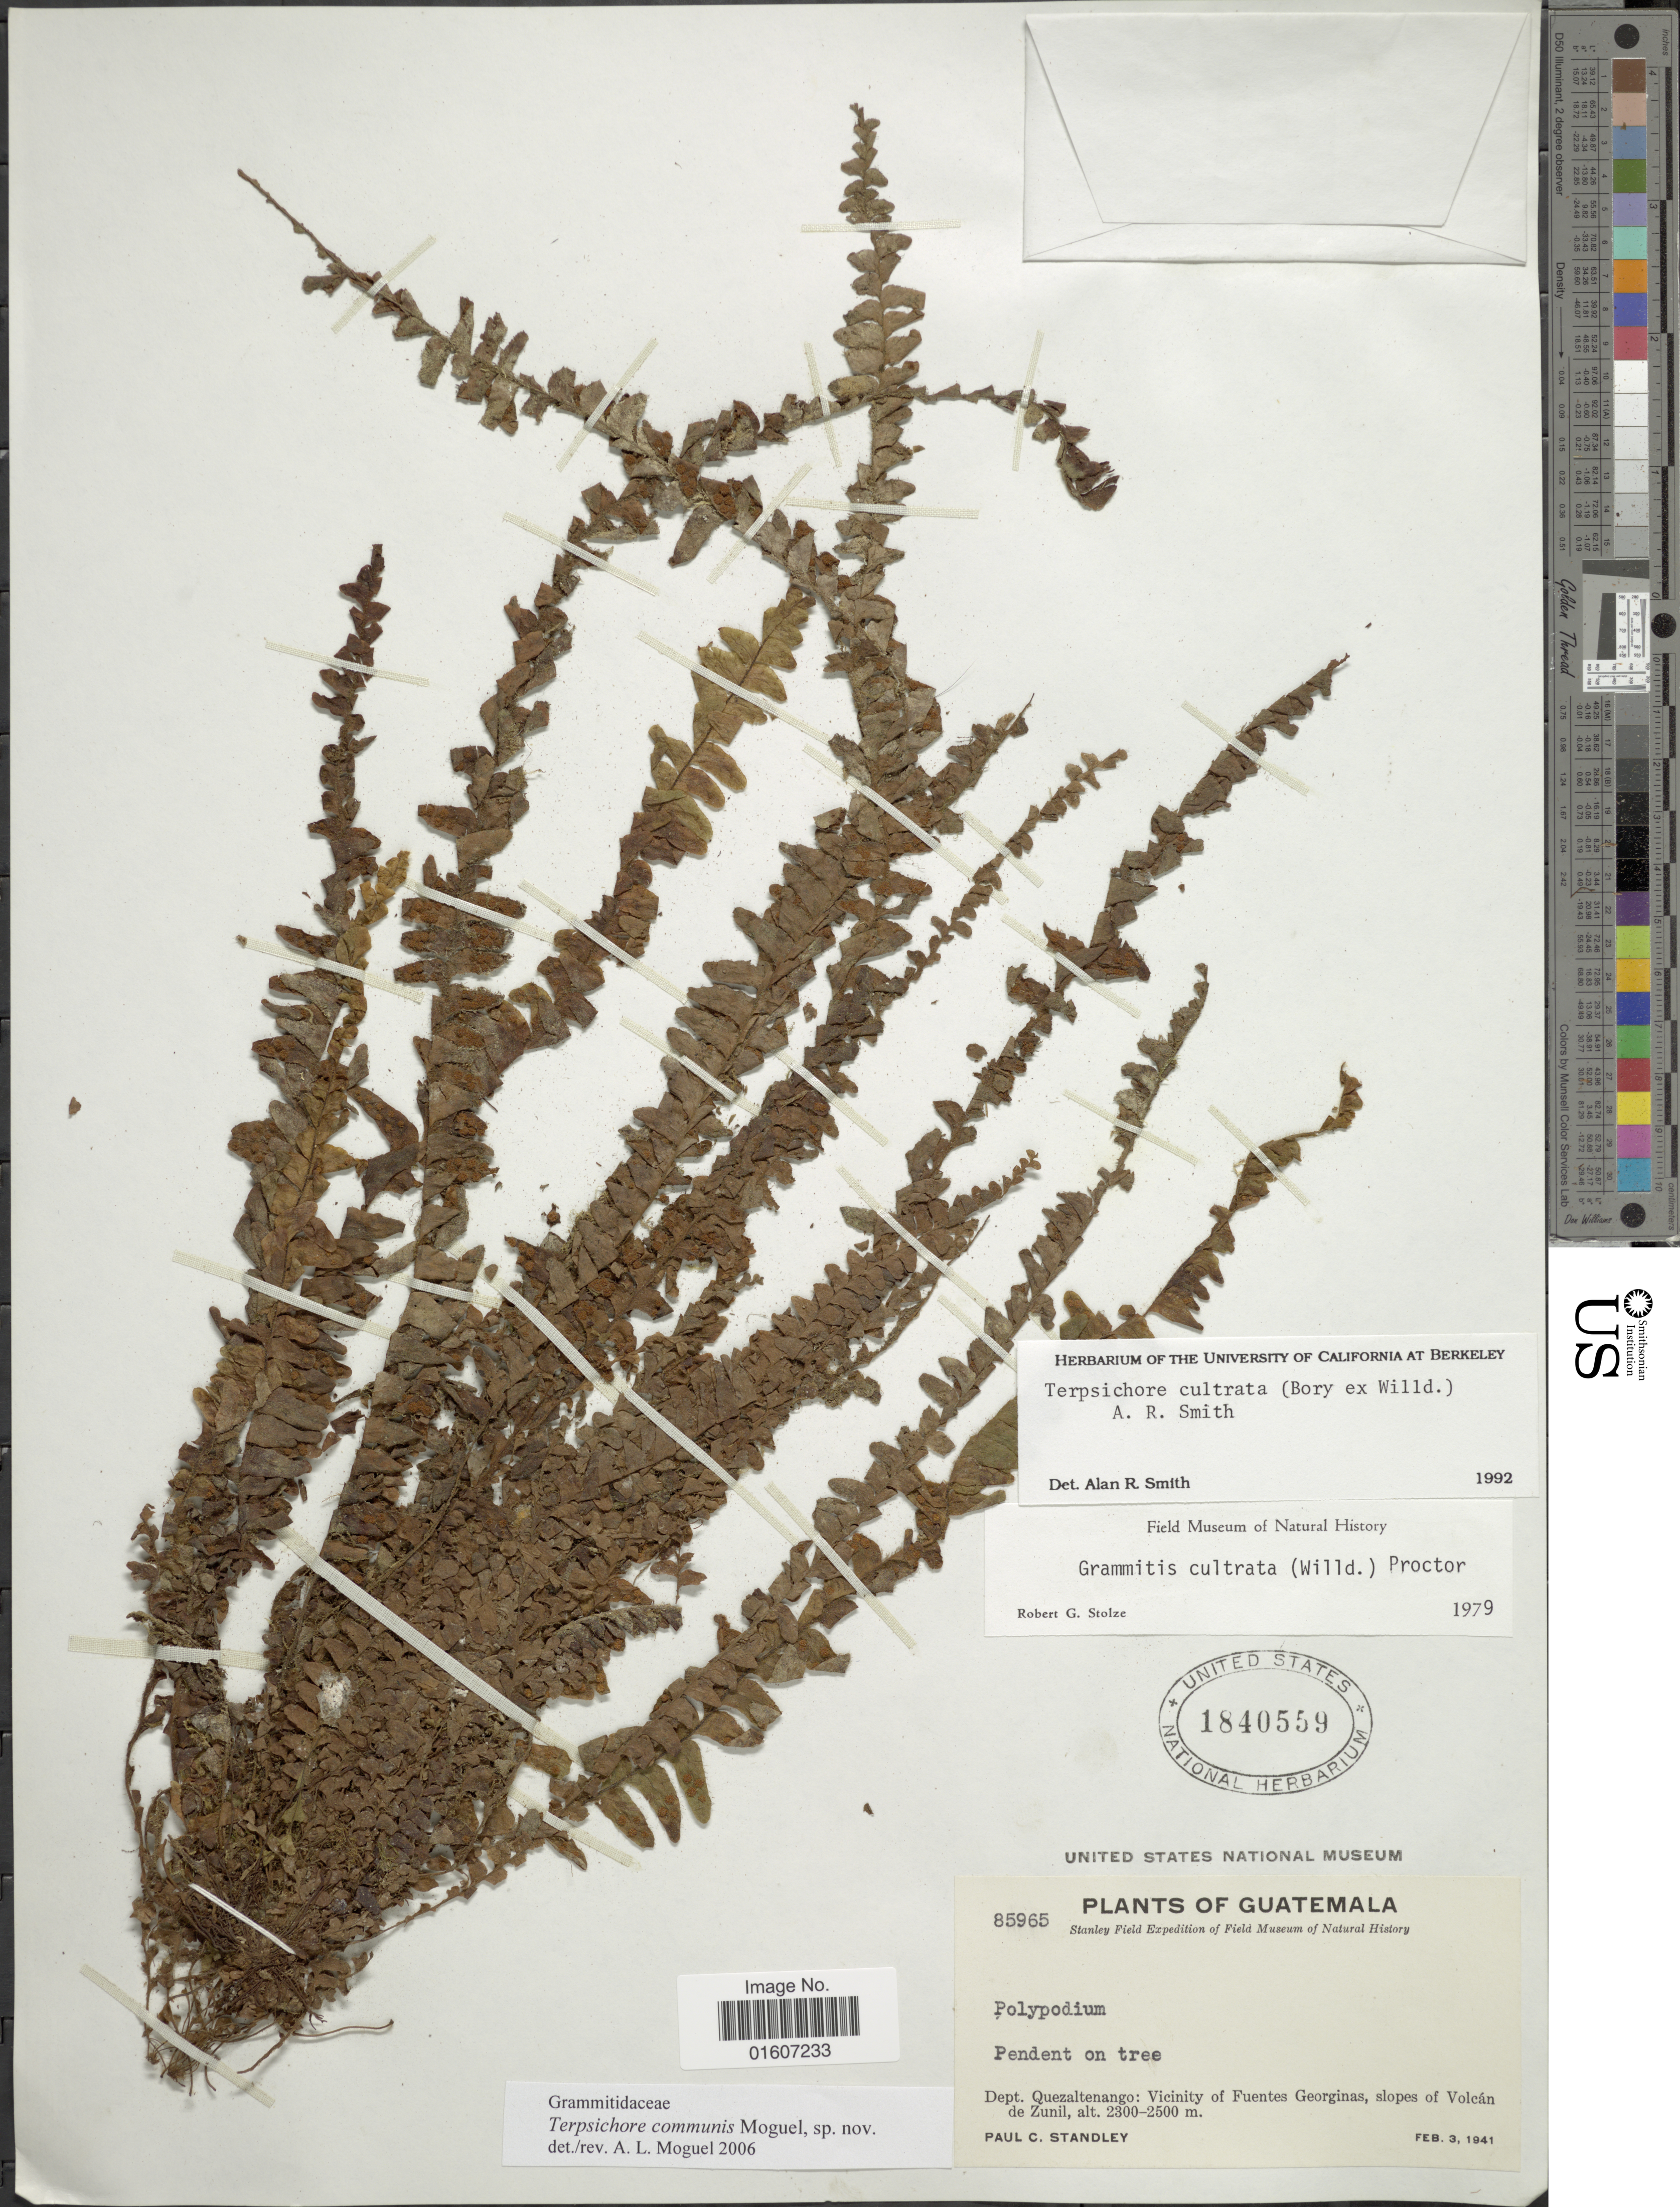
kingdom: Plantae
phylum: Tracheophyta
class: Polypodiopsida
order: Polypodiales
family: Polypodiaceae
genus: Terpsichore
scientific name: Terpsichore communis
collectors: P. C. Standley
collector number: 85965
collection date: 1941-02-03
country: Guatemala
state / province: Quetzaltenango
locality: Dept. Quezaltenango: Vicinity of Fuentes Georginas, slopes of Volcán de Zunil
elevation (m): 2300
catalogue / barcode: US 1840559